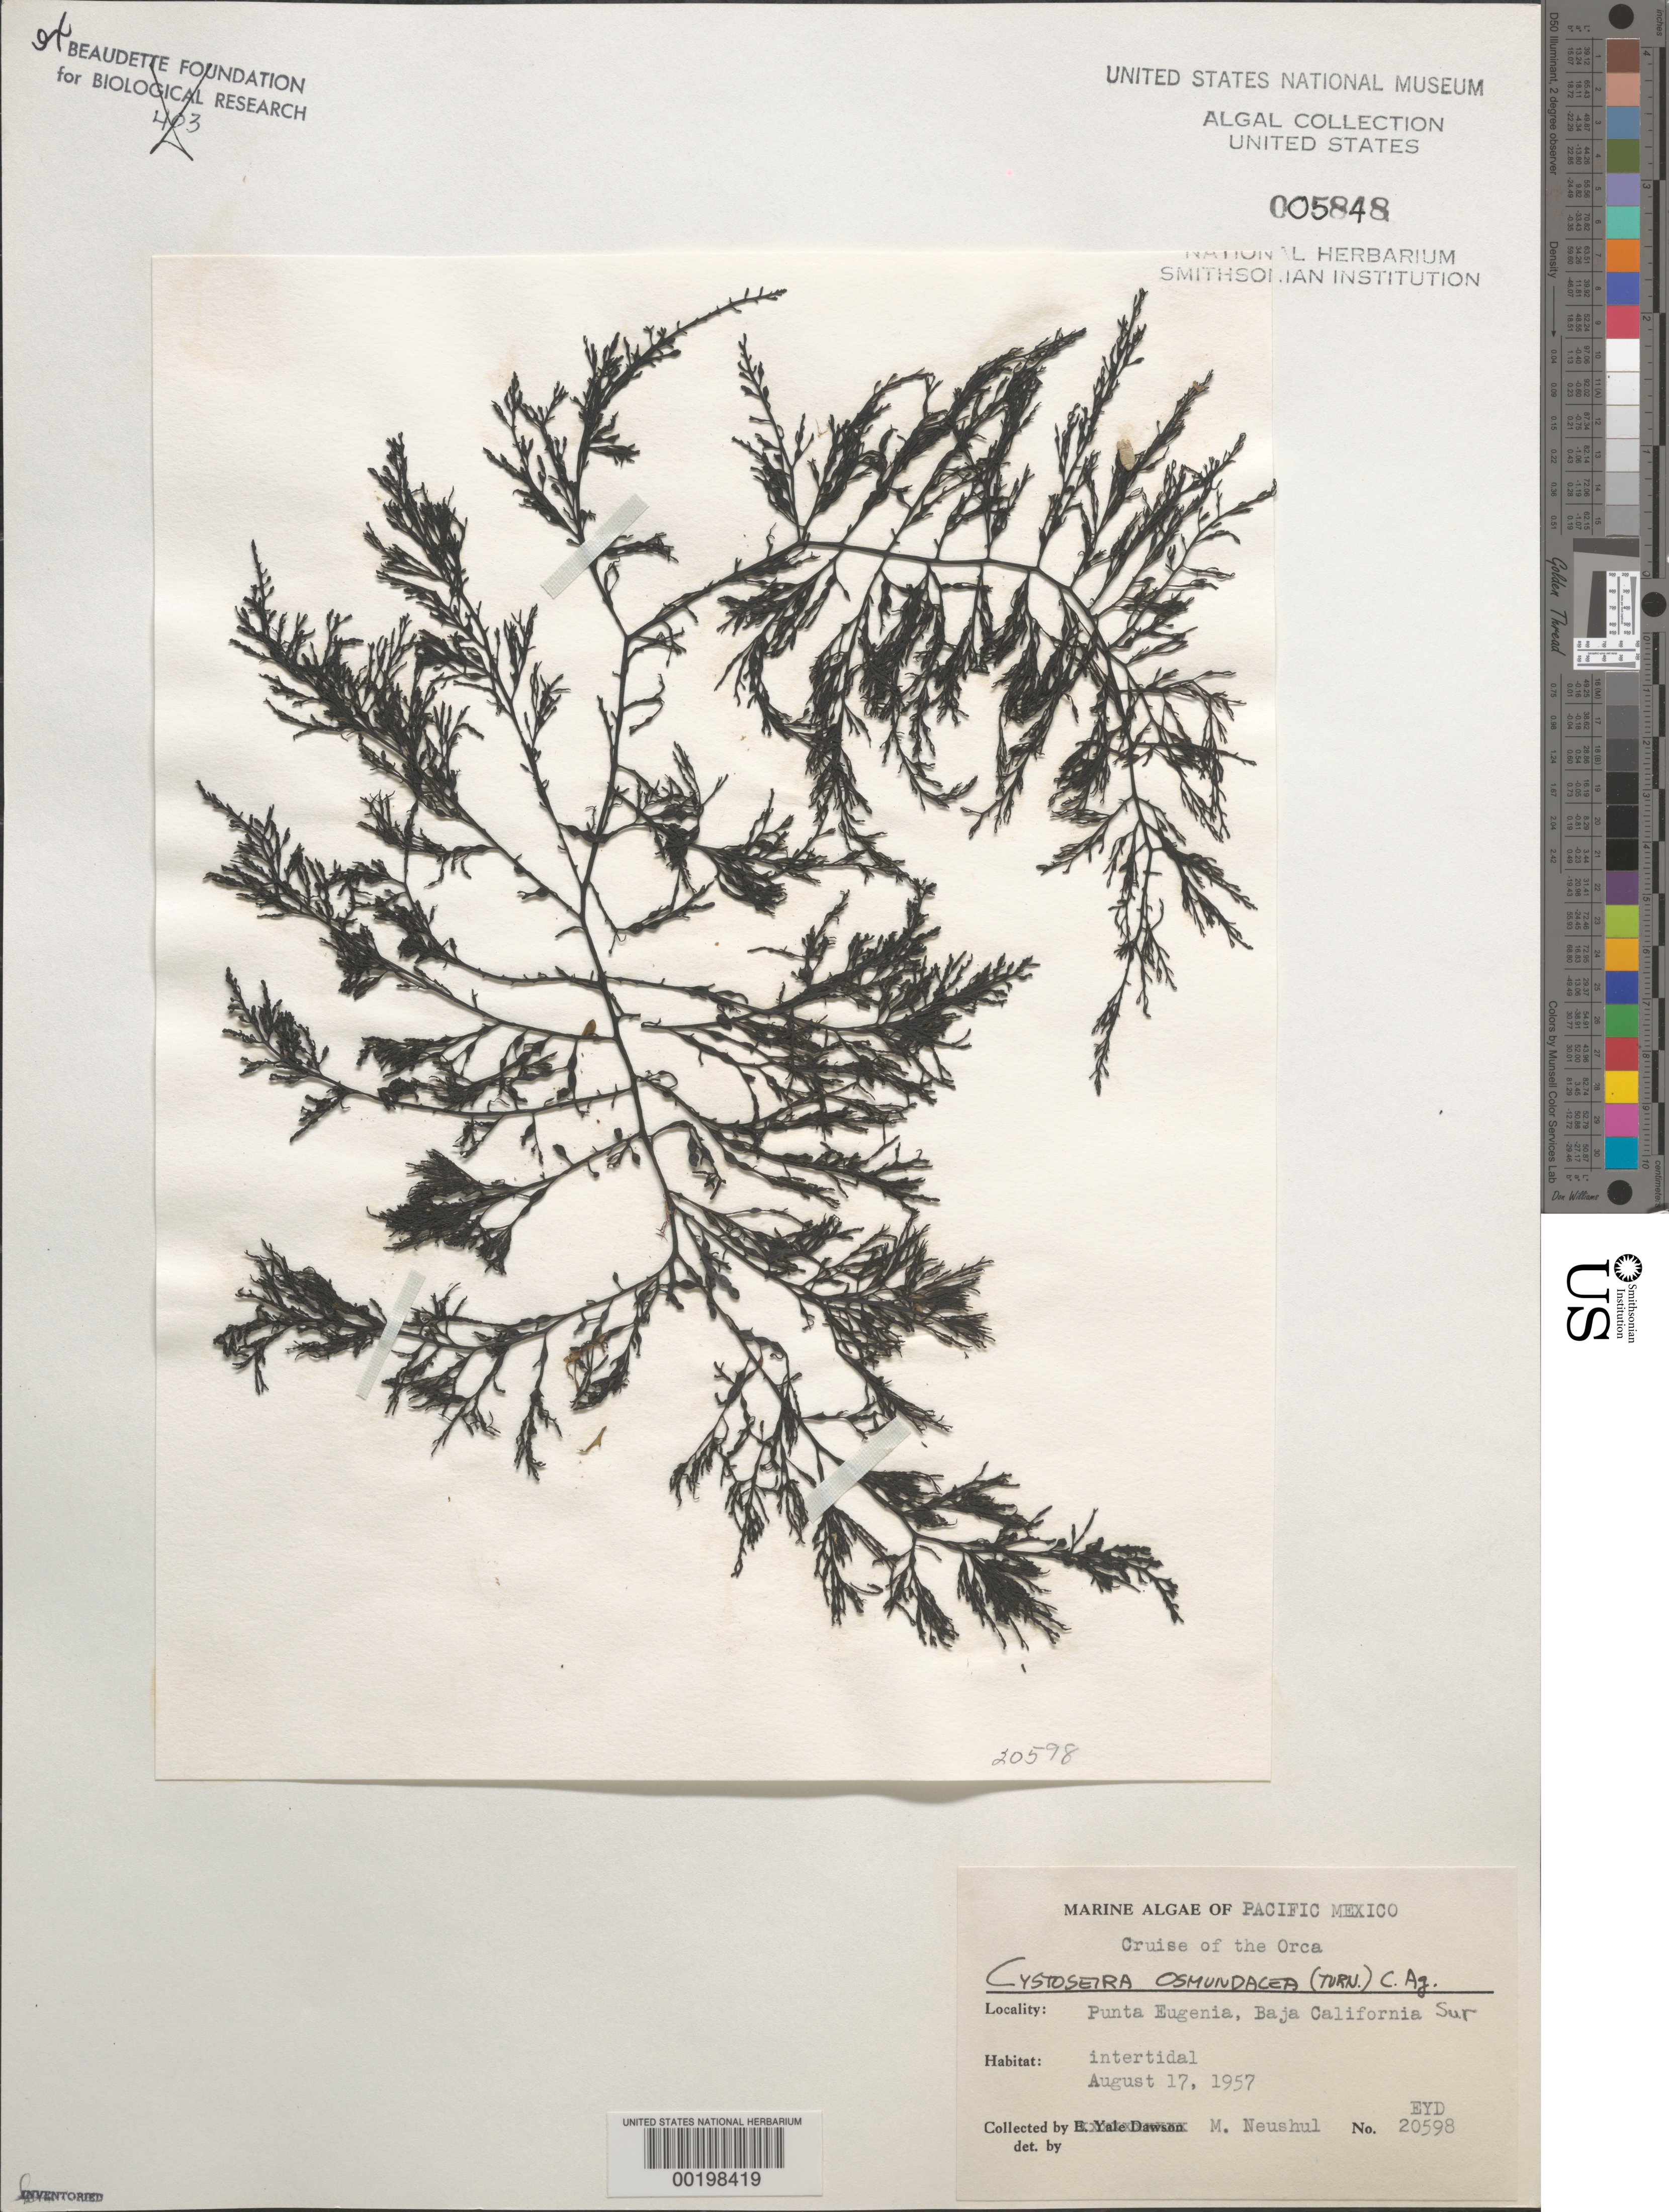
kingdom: Chromista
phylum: Ochrophyta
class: Phaeophyceae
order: Fucales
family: Sargassaceae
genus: Cystoseira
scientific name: Cystoseira osmundacea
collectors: M. Neushul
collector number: EYD 20598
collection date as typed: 17 Aug 1957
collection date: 1957-08-17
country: Mexico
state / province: Baja California Sur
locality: Punta Eugenia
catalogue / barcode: US 5848